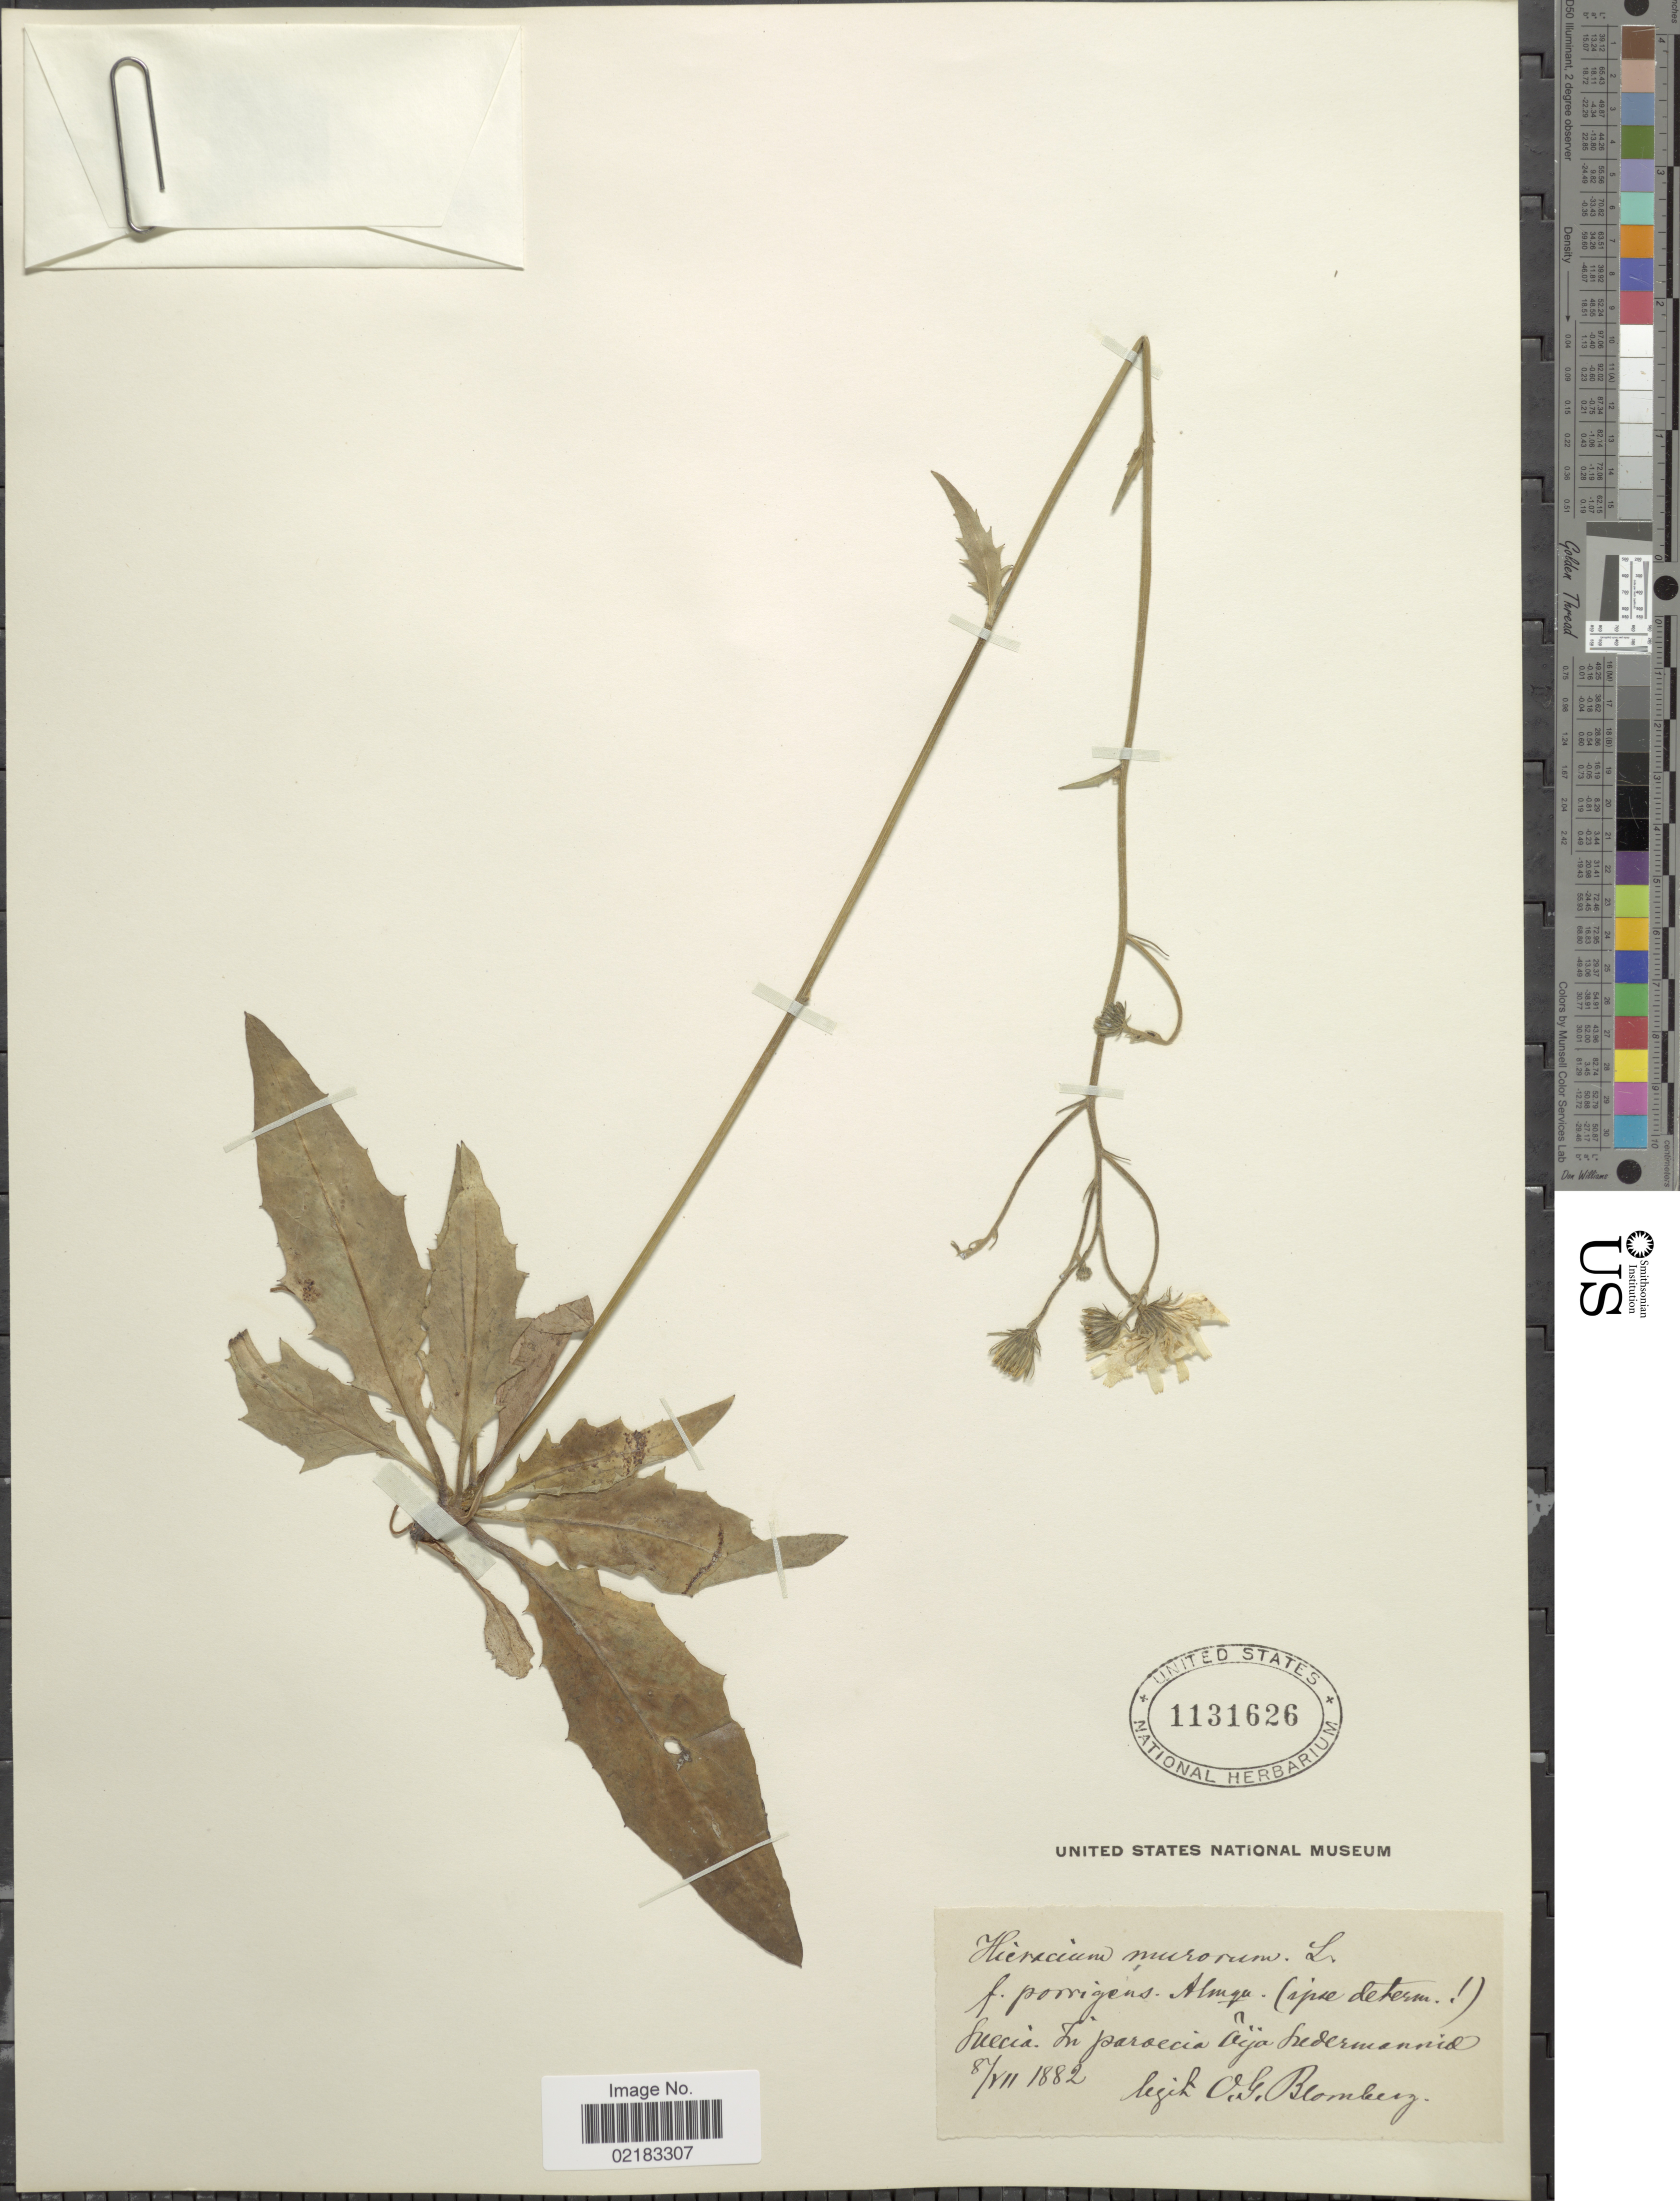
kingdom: Plantae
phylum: Tracheophyta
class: Magnoliopsida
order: Asterales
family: Asteraceae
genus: Hieracium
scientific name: Hieracium murorum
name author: L.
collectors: O. G. Blomberg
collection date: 1882-07-08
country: Sweden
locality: Suecia: In paroecia Orja hedermamnid [interpreted]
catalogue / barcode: US 1131626